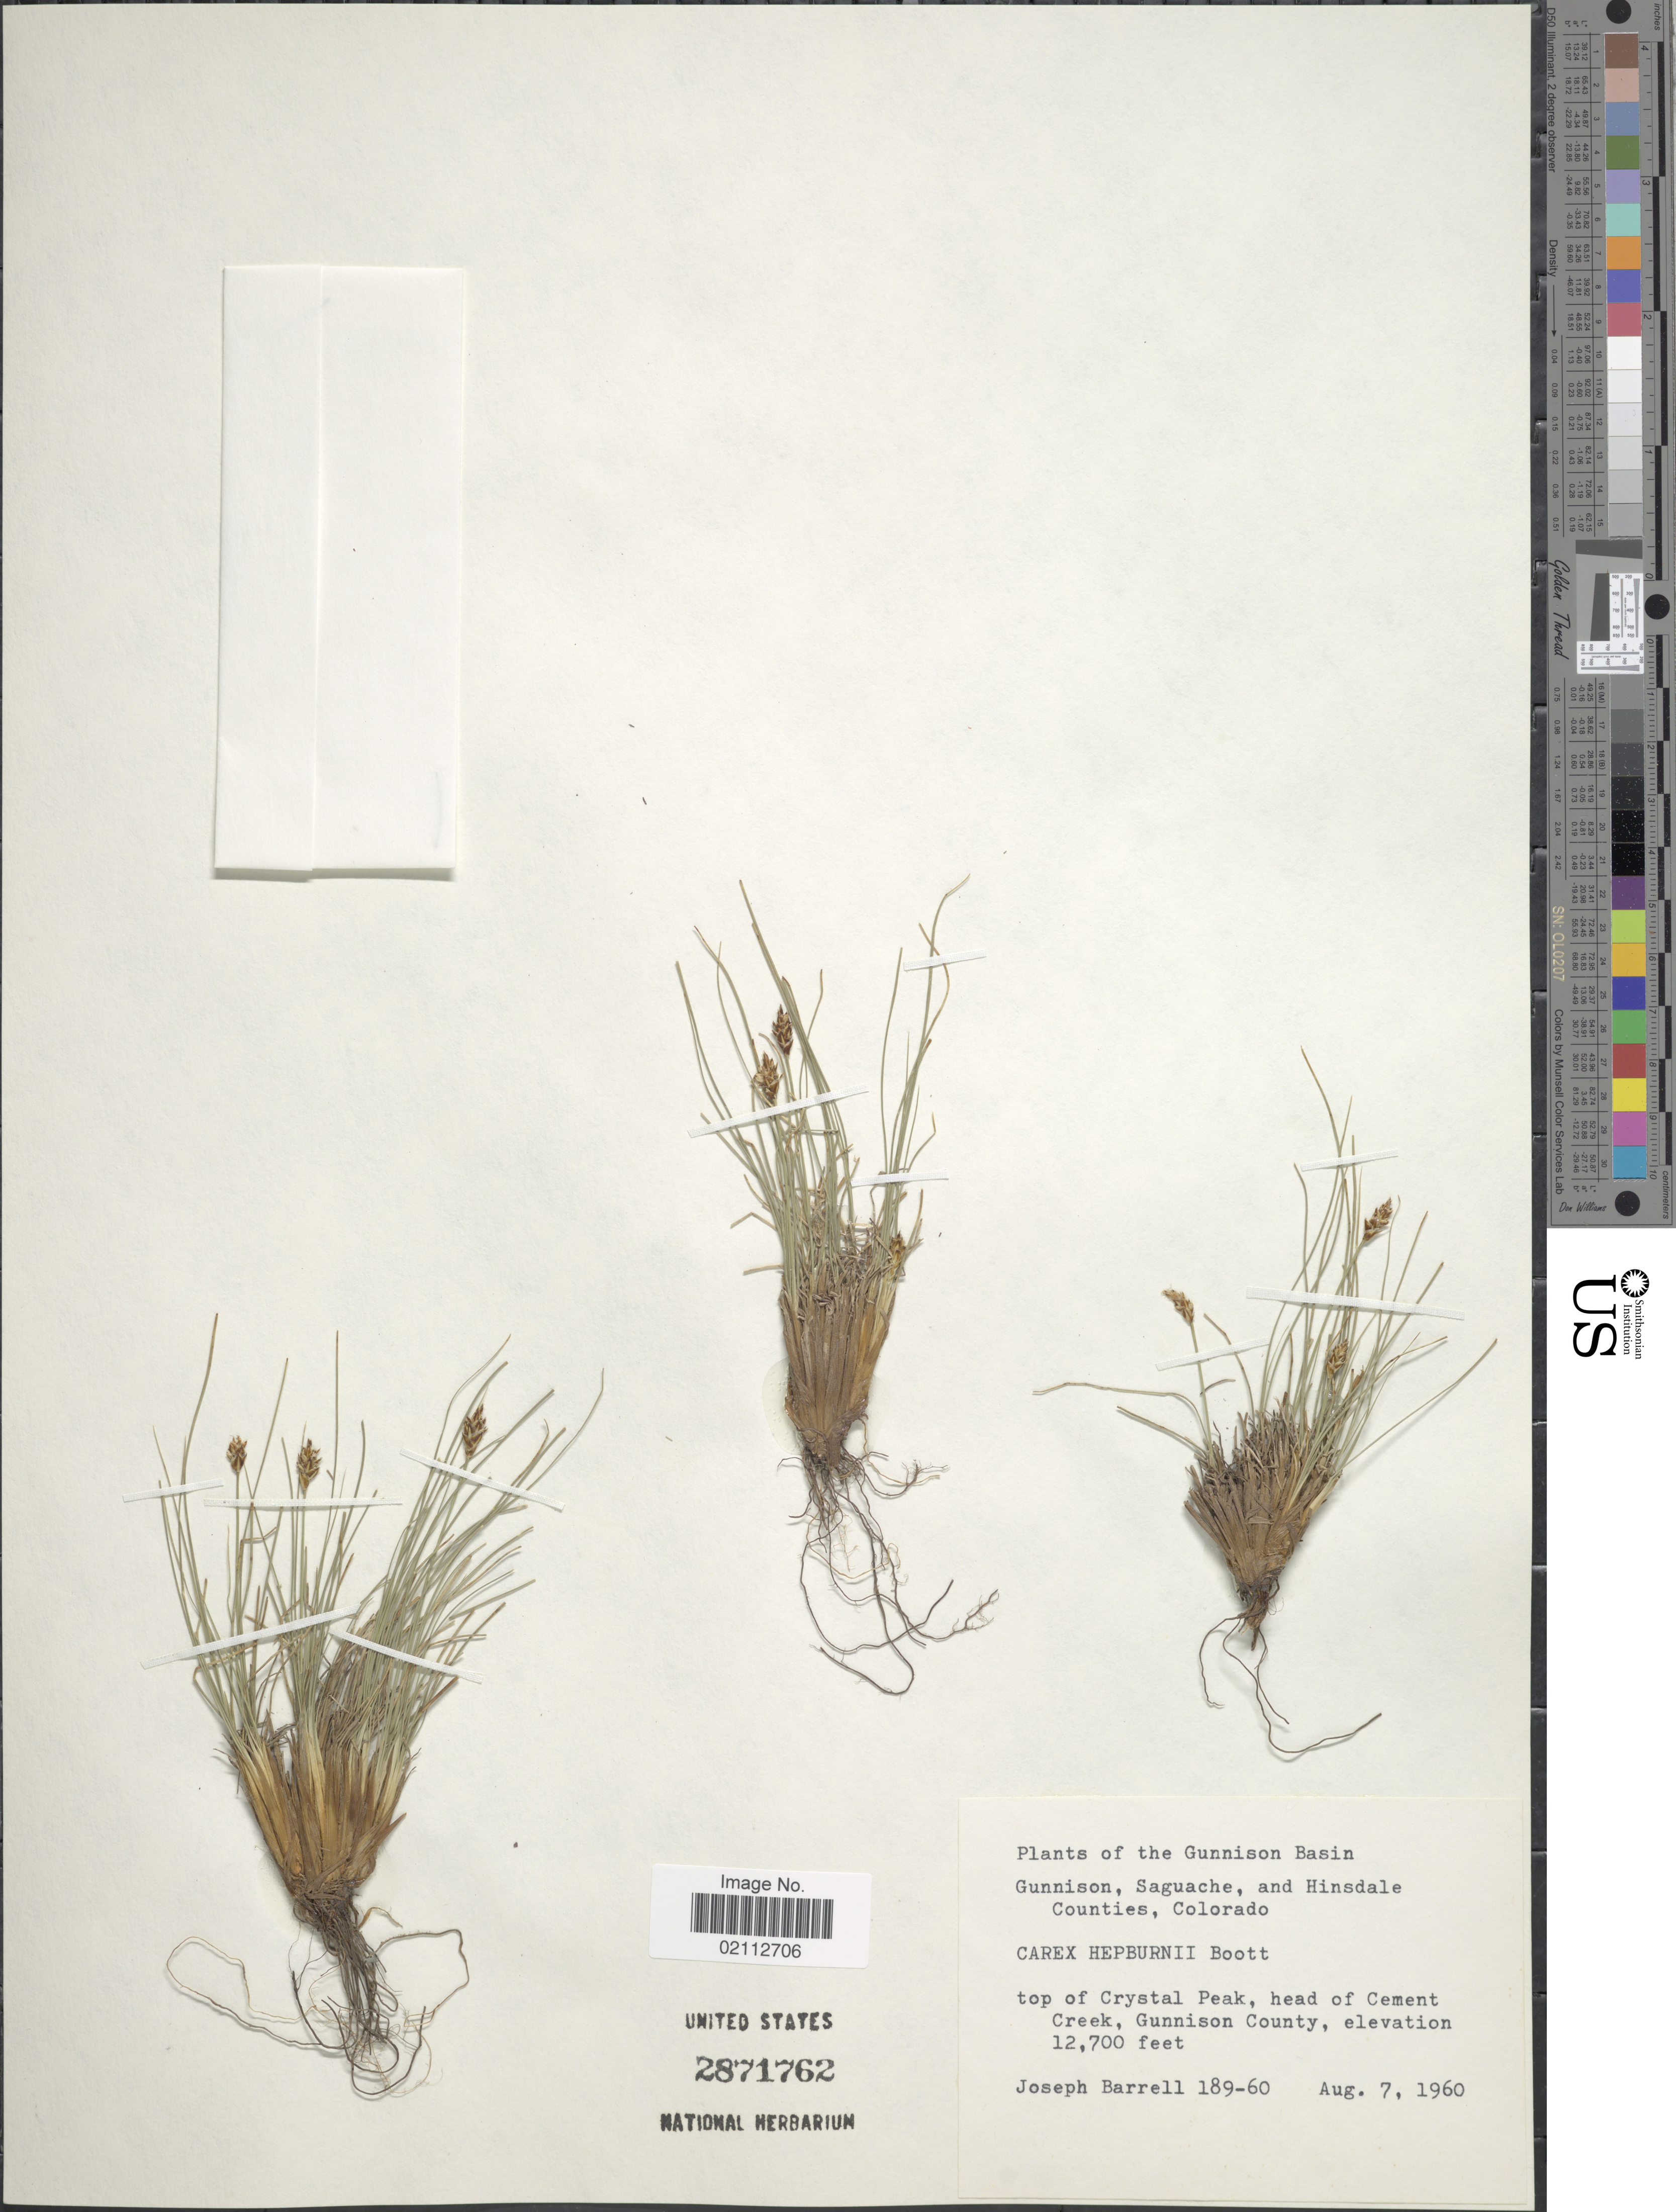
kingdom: Plantae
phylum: Tracheophyta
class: Liliopsida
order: Poales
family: Cyperaceae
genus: Carex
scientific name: Carex nardina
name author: (Hornem.) Fr.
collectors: J. Barrell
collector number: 189-60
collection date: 1960-08-07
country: United States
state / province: Colorado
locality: Gunnison Basin. top of Crystal Peak, head of Cement Creek, Gunnison County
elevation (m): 3871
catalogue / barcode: US 2871762